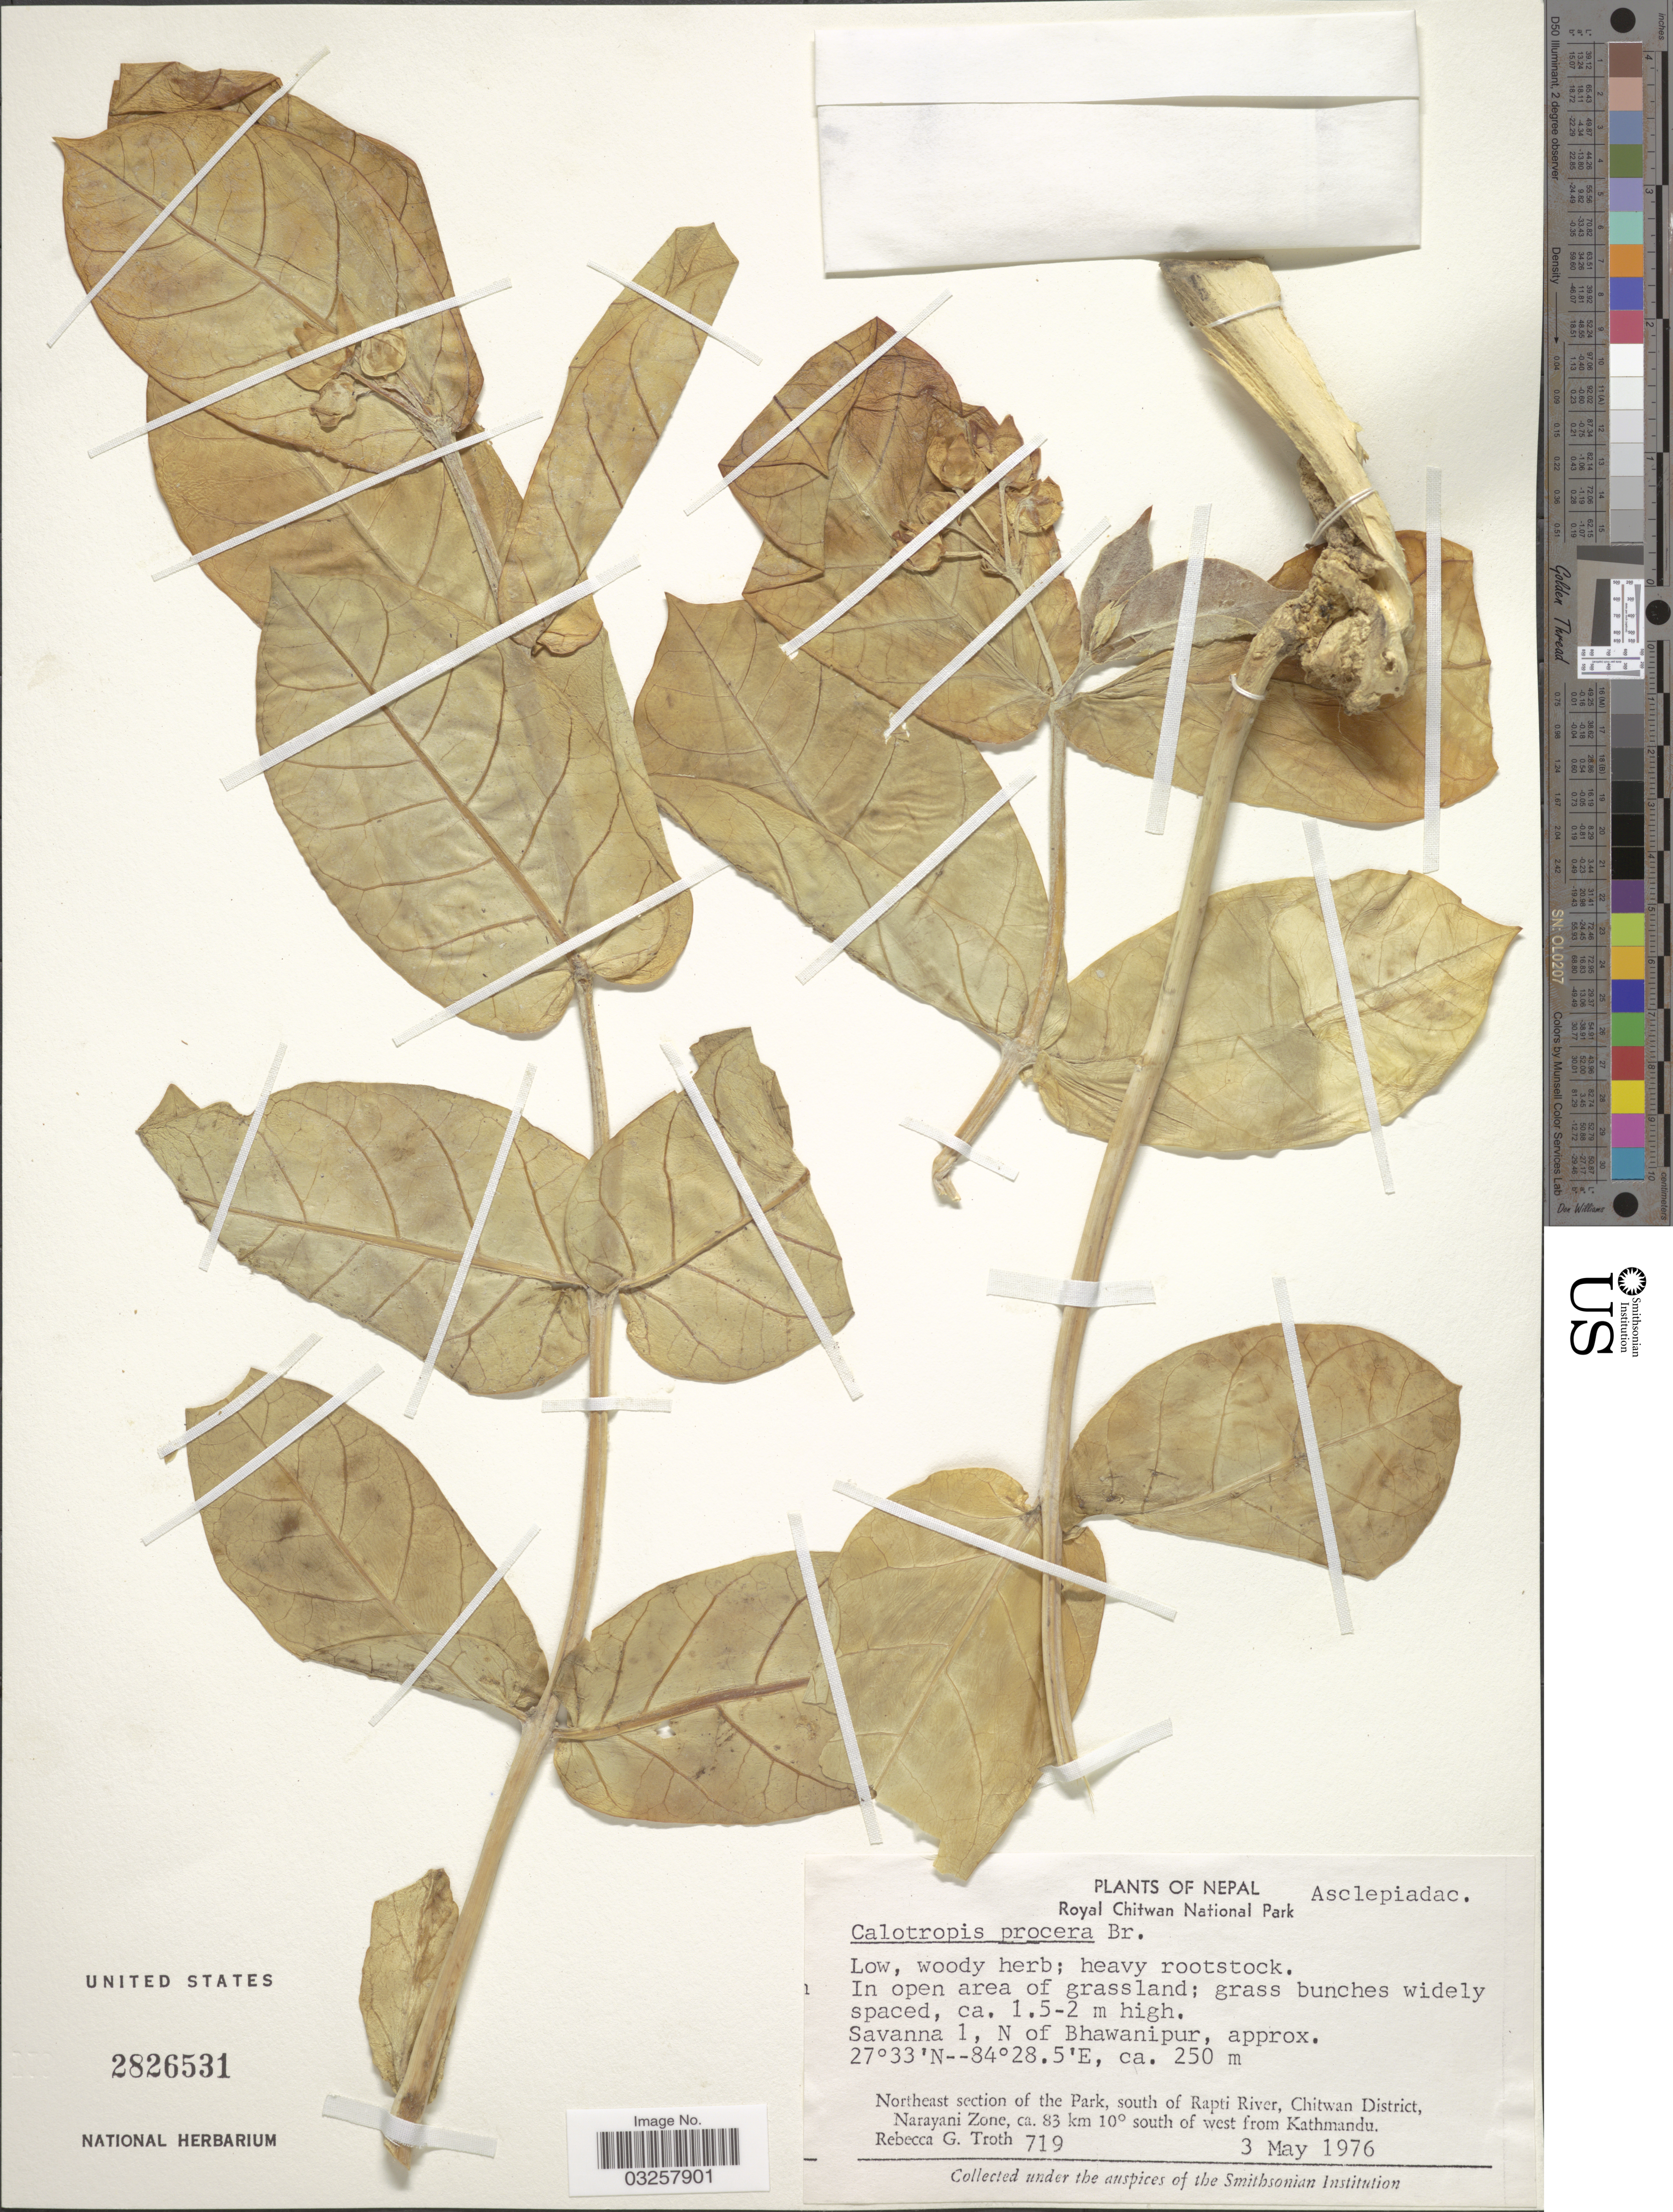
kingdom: Plantae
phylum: Tracheophyta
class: Magnoliopsida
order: Gentianales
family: Apocynaceae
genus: Calotropis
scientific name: Calotropis procera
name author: (Aiton) W.T. Aiton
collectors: R. Troth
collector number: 719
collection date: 1976-05-03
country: Nepal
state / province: Narayani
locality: Royal Chitwan National Park. Savanna 1, N of Bhawanipur. Northeast section of the Park, south of Rapti River, Chitwan District, Narayani Zone, ca. 83 km 10° south of west from Kathmandu.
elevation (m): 250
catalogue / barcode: US 2826531